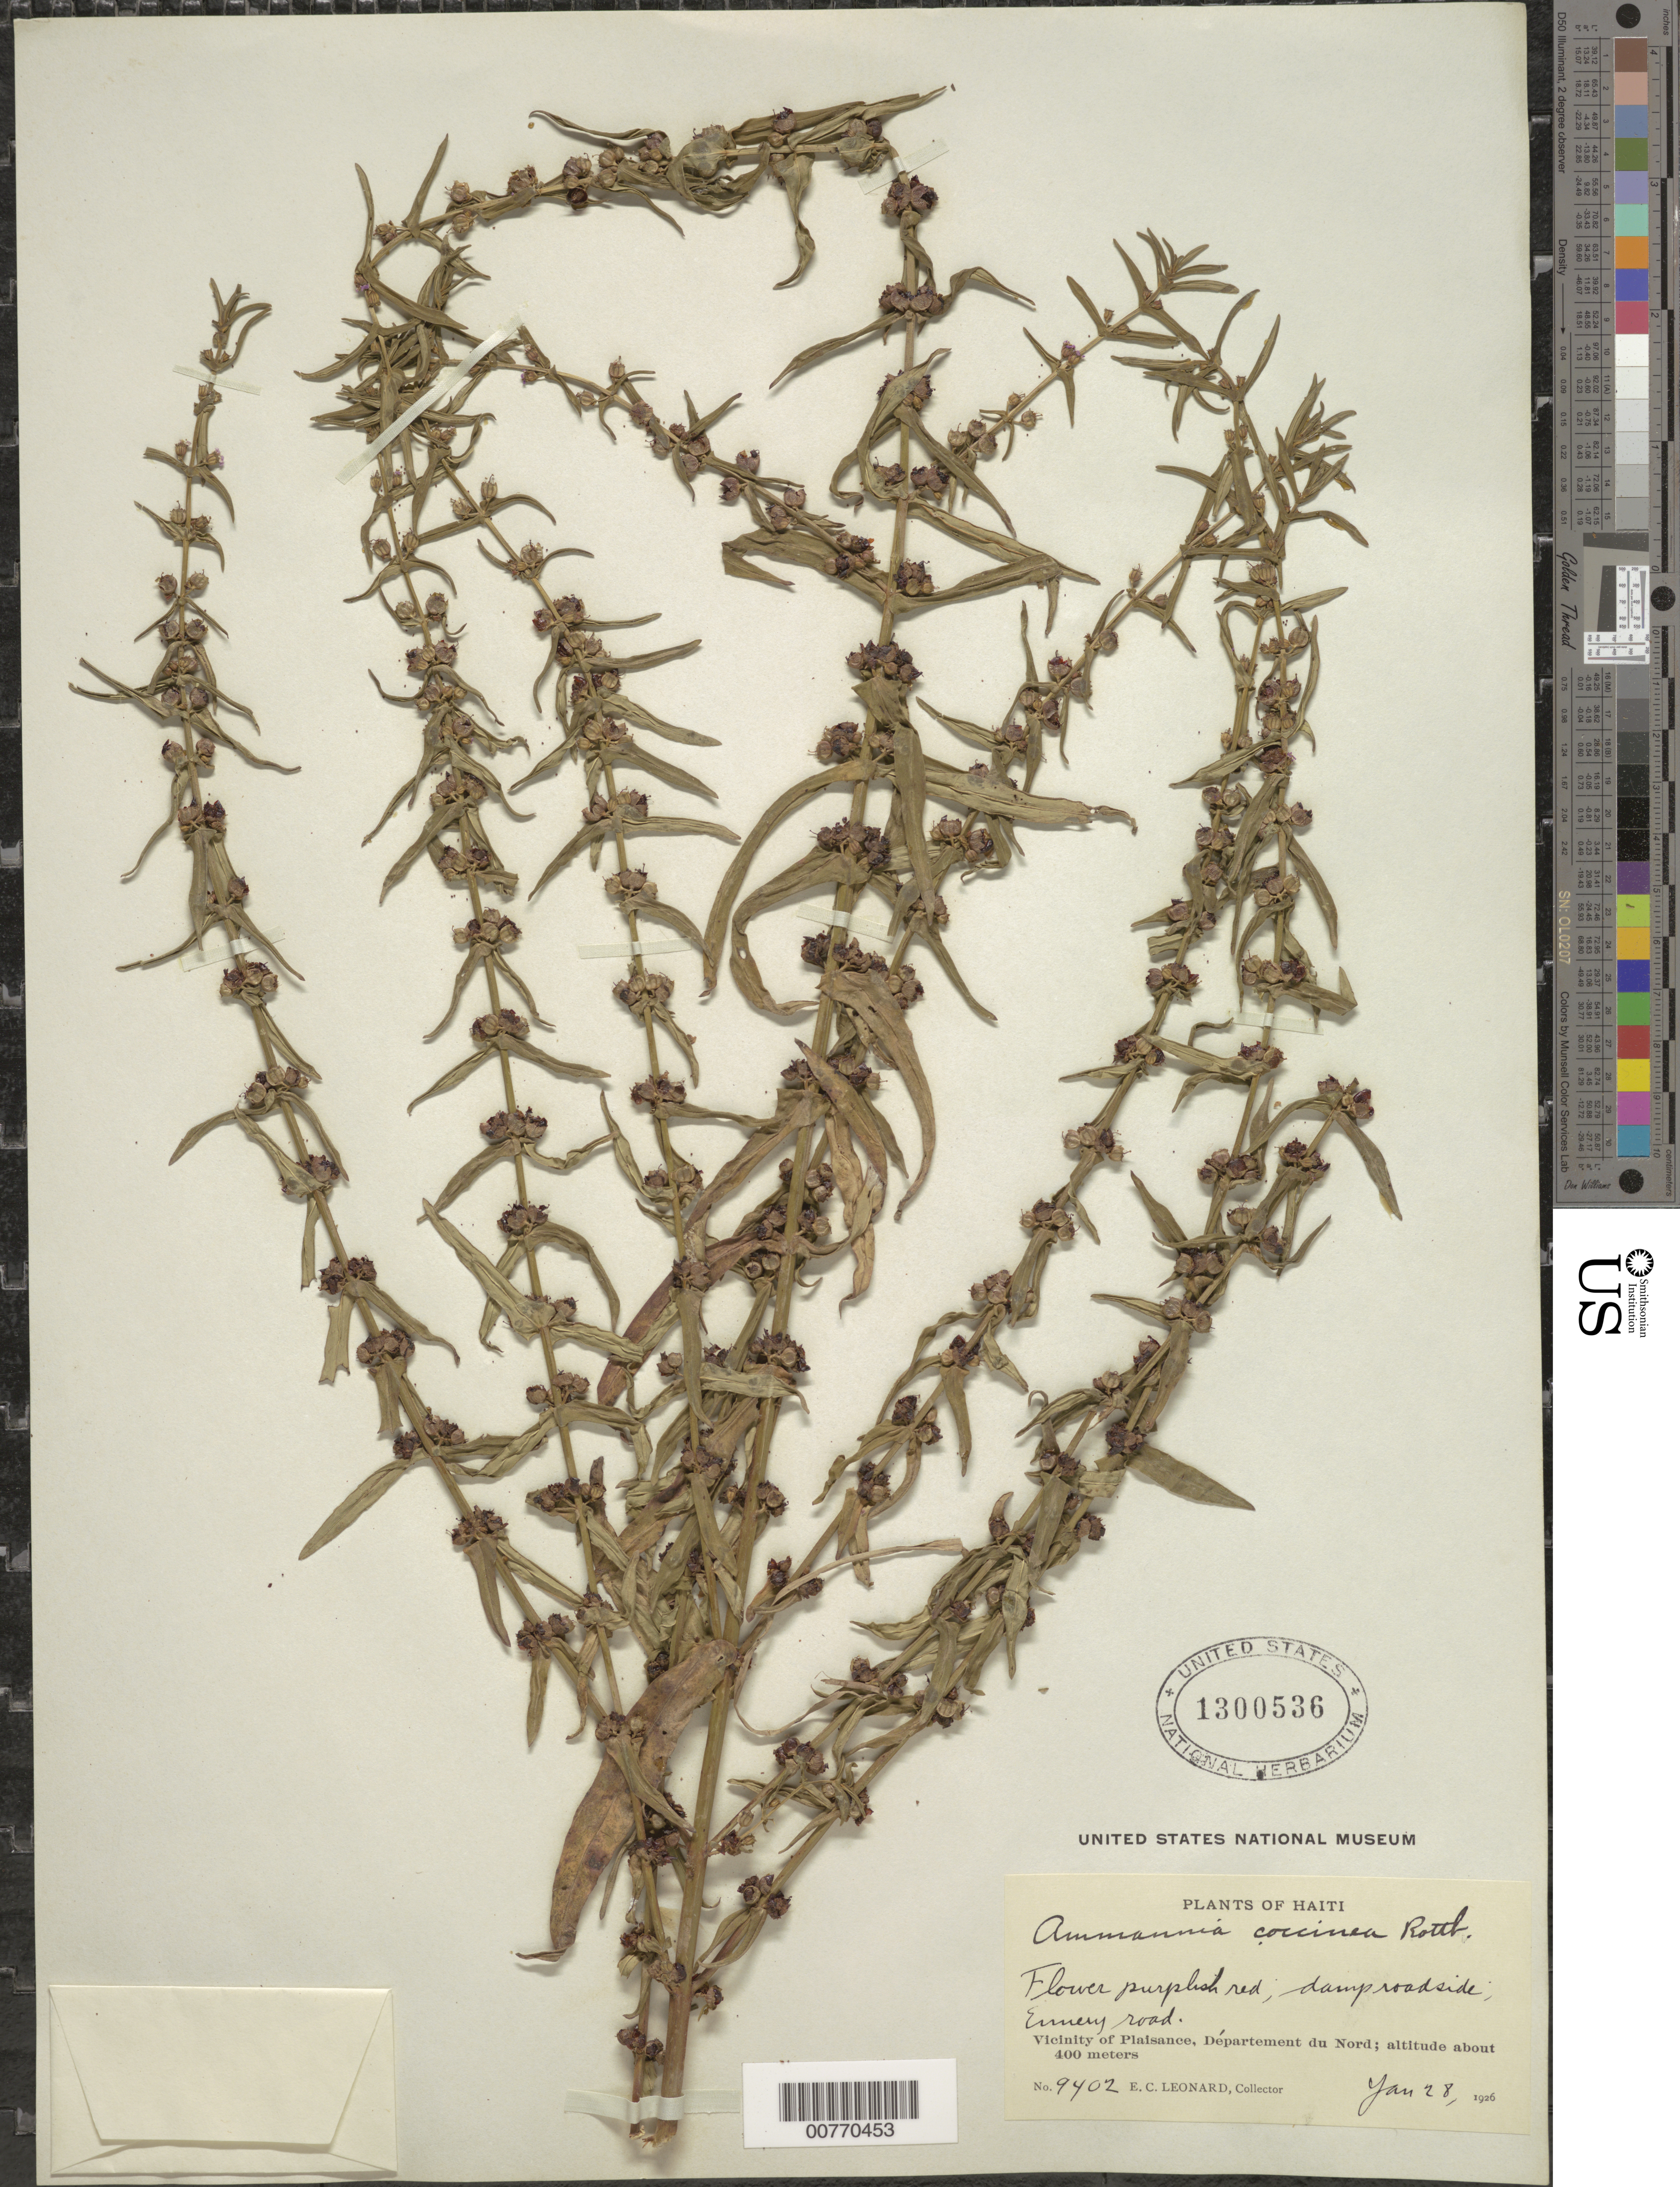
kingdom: Plantae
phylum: Tracheophyta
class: Magnoliopsida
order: Myrtales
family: Lythraceae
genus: Ammannia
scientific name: Ammannia coccinea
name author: Rottb.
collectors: E. C. Leonard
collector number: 9402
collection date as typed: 28 Jan 1926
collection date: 1926-01-28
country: Haiti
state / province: Nord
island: Hispaniola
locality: Vicinity of Plaisance, Ennery road.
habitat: Damp roadside.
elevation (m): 400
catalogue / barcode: US 1300536